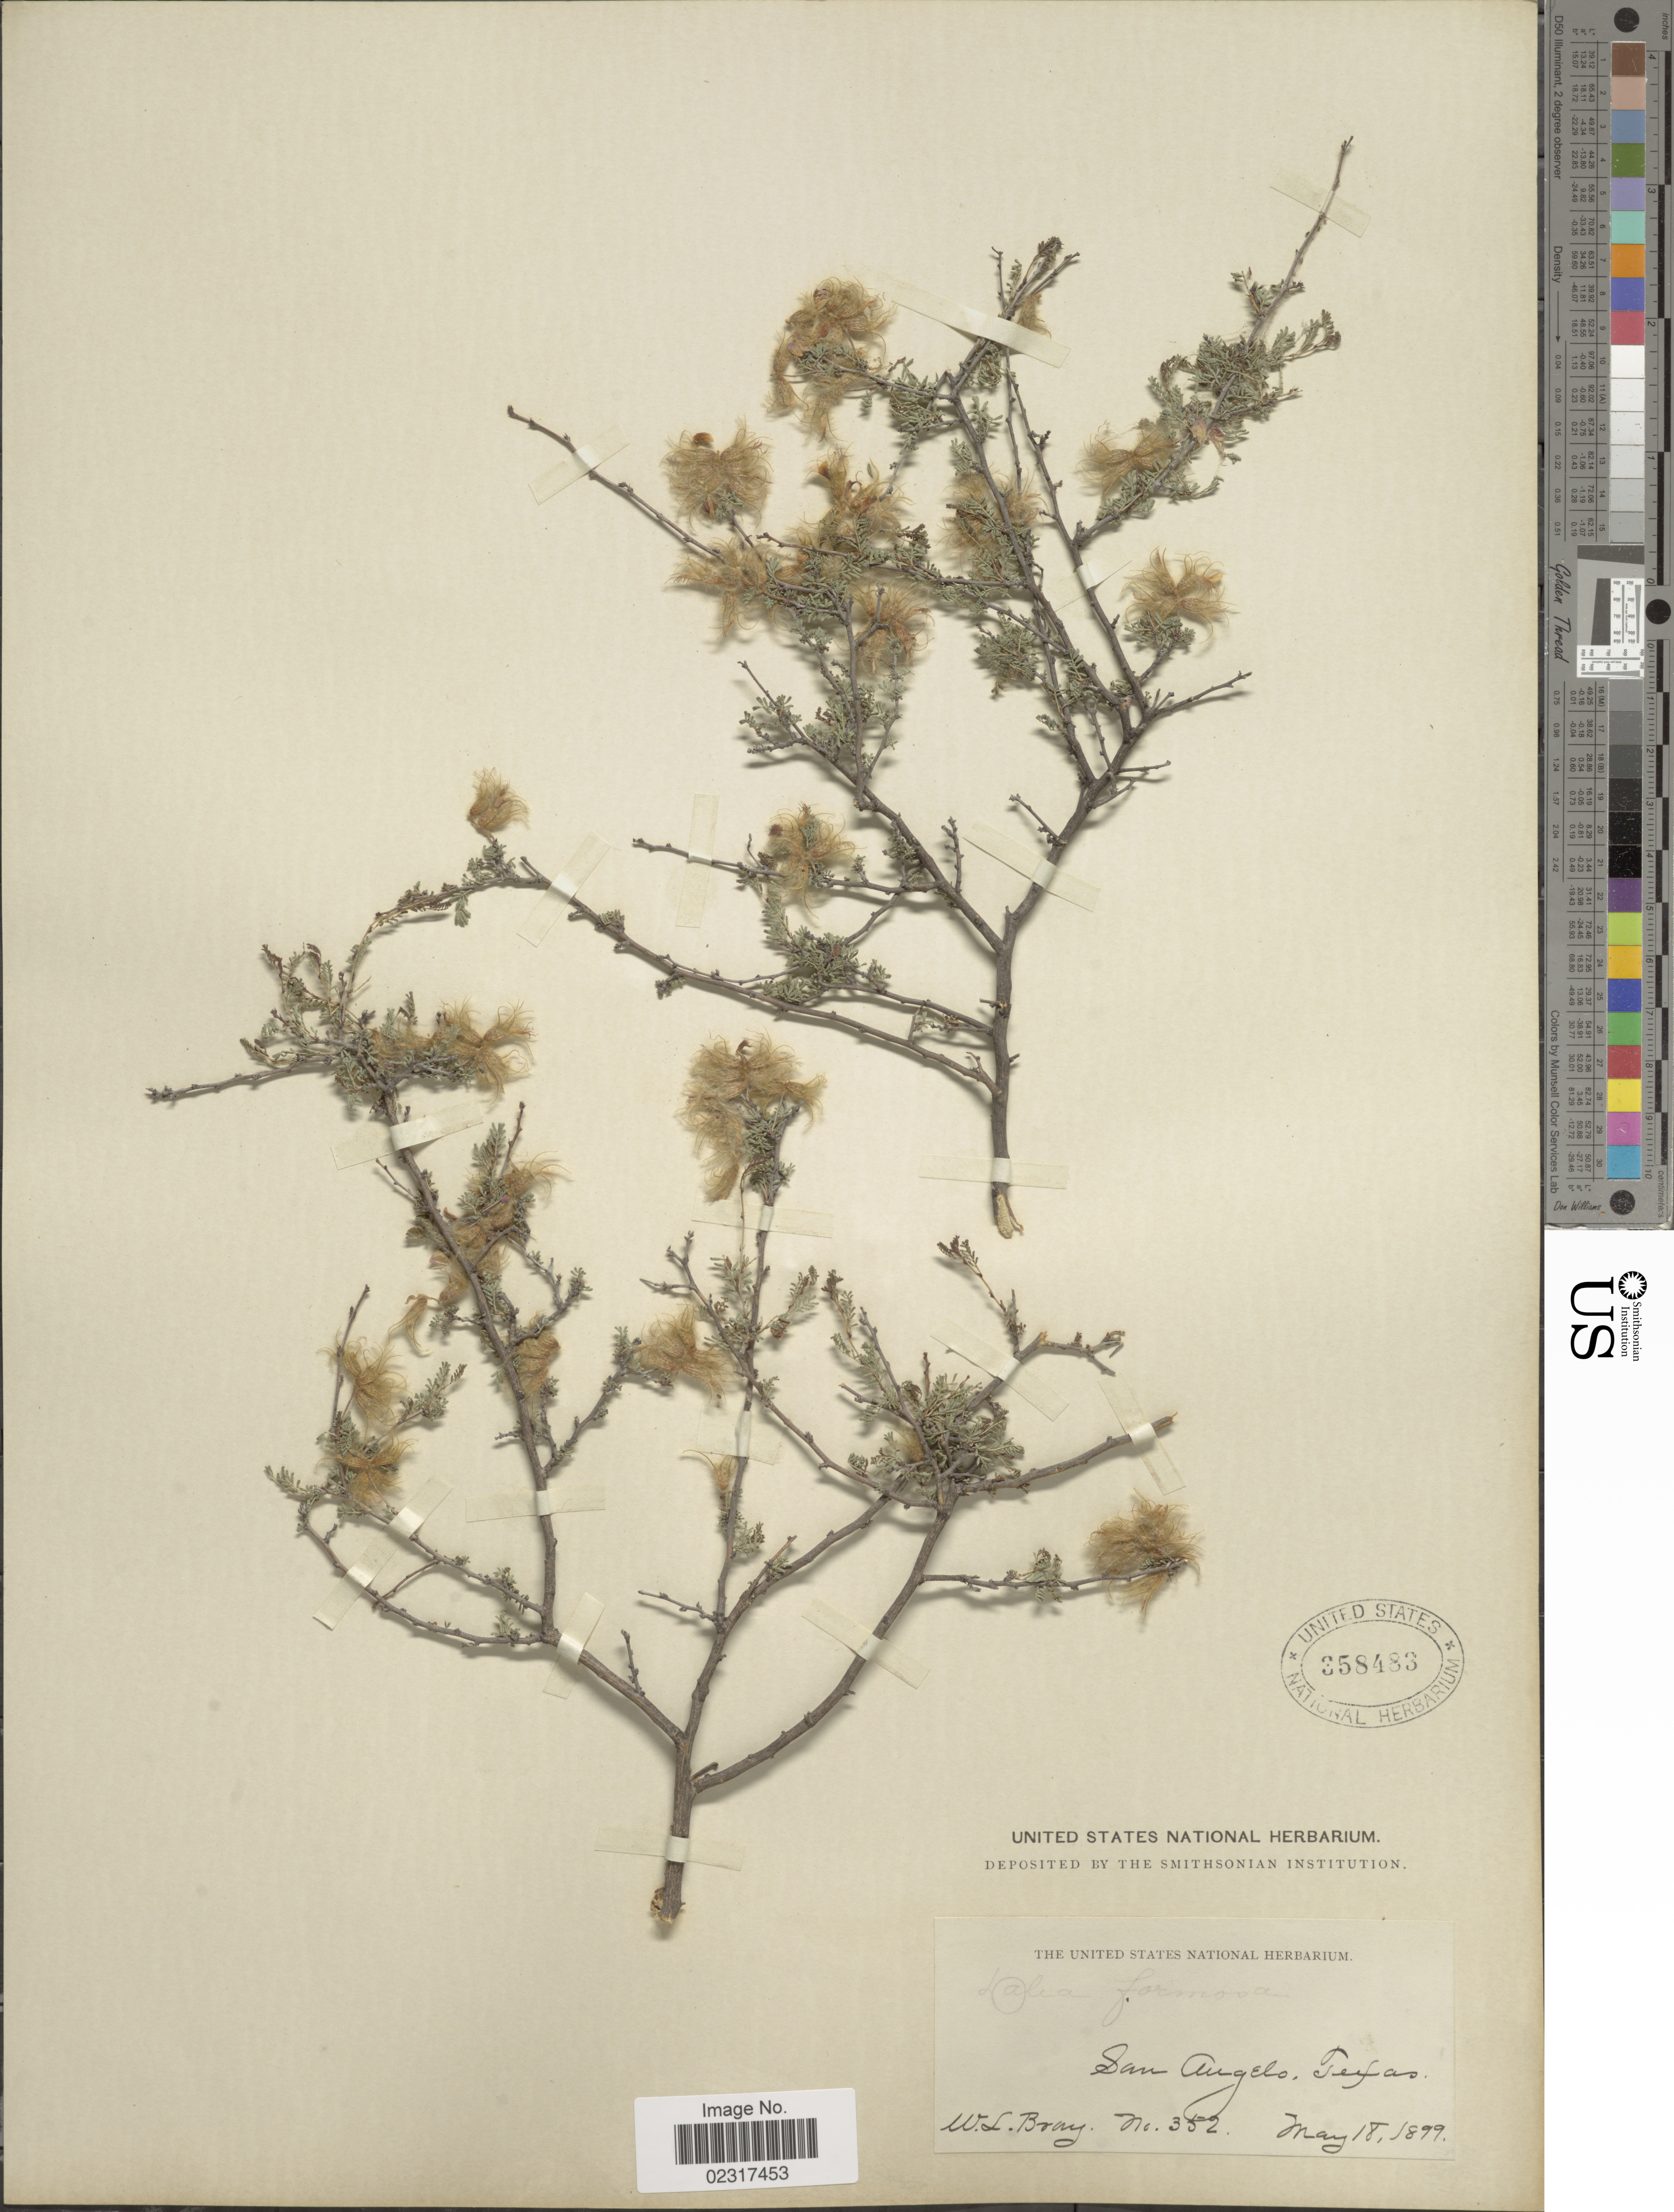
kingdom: Plantae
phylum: Tracheophyta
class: Magnoliopsida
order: Fabales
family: Fabaceae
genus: Dalea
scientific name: Dalea formosa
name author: Torr.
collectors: W. L. Bray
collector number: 352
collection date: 1899-05-18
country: United States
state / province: Texas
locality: San Angels.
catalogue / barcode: US 358483